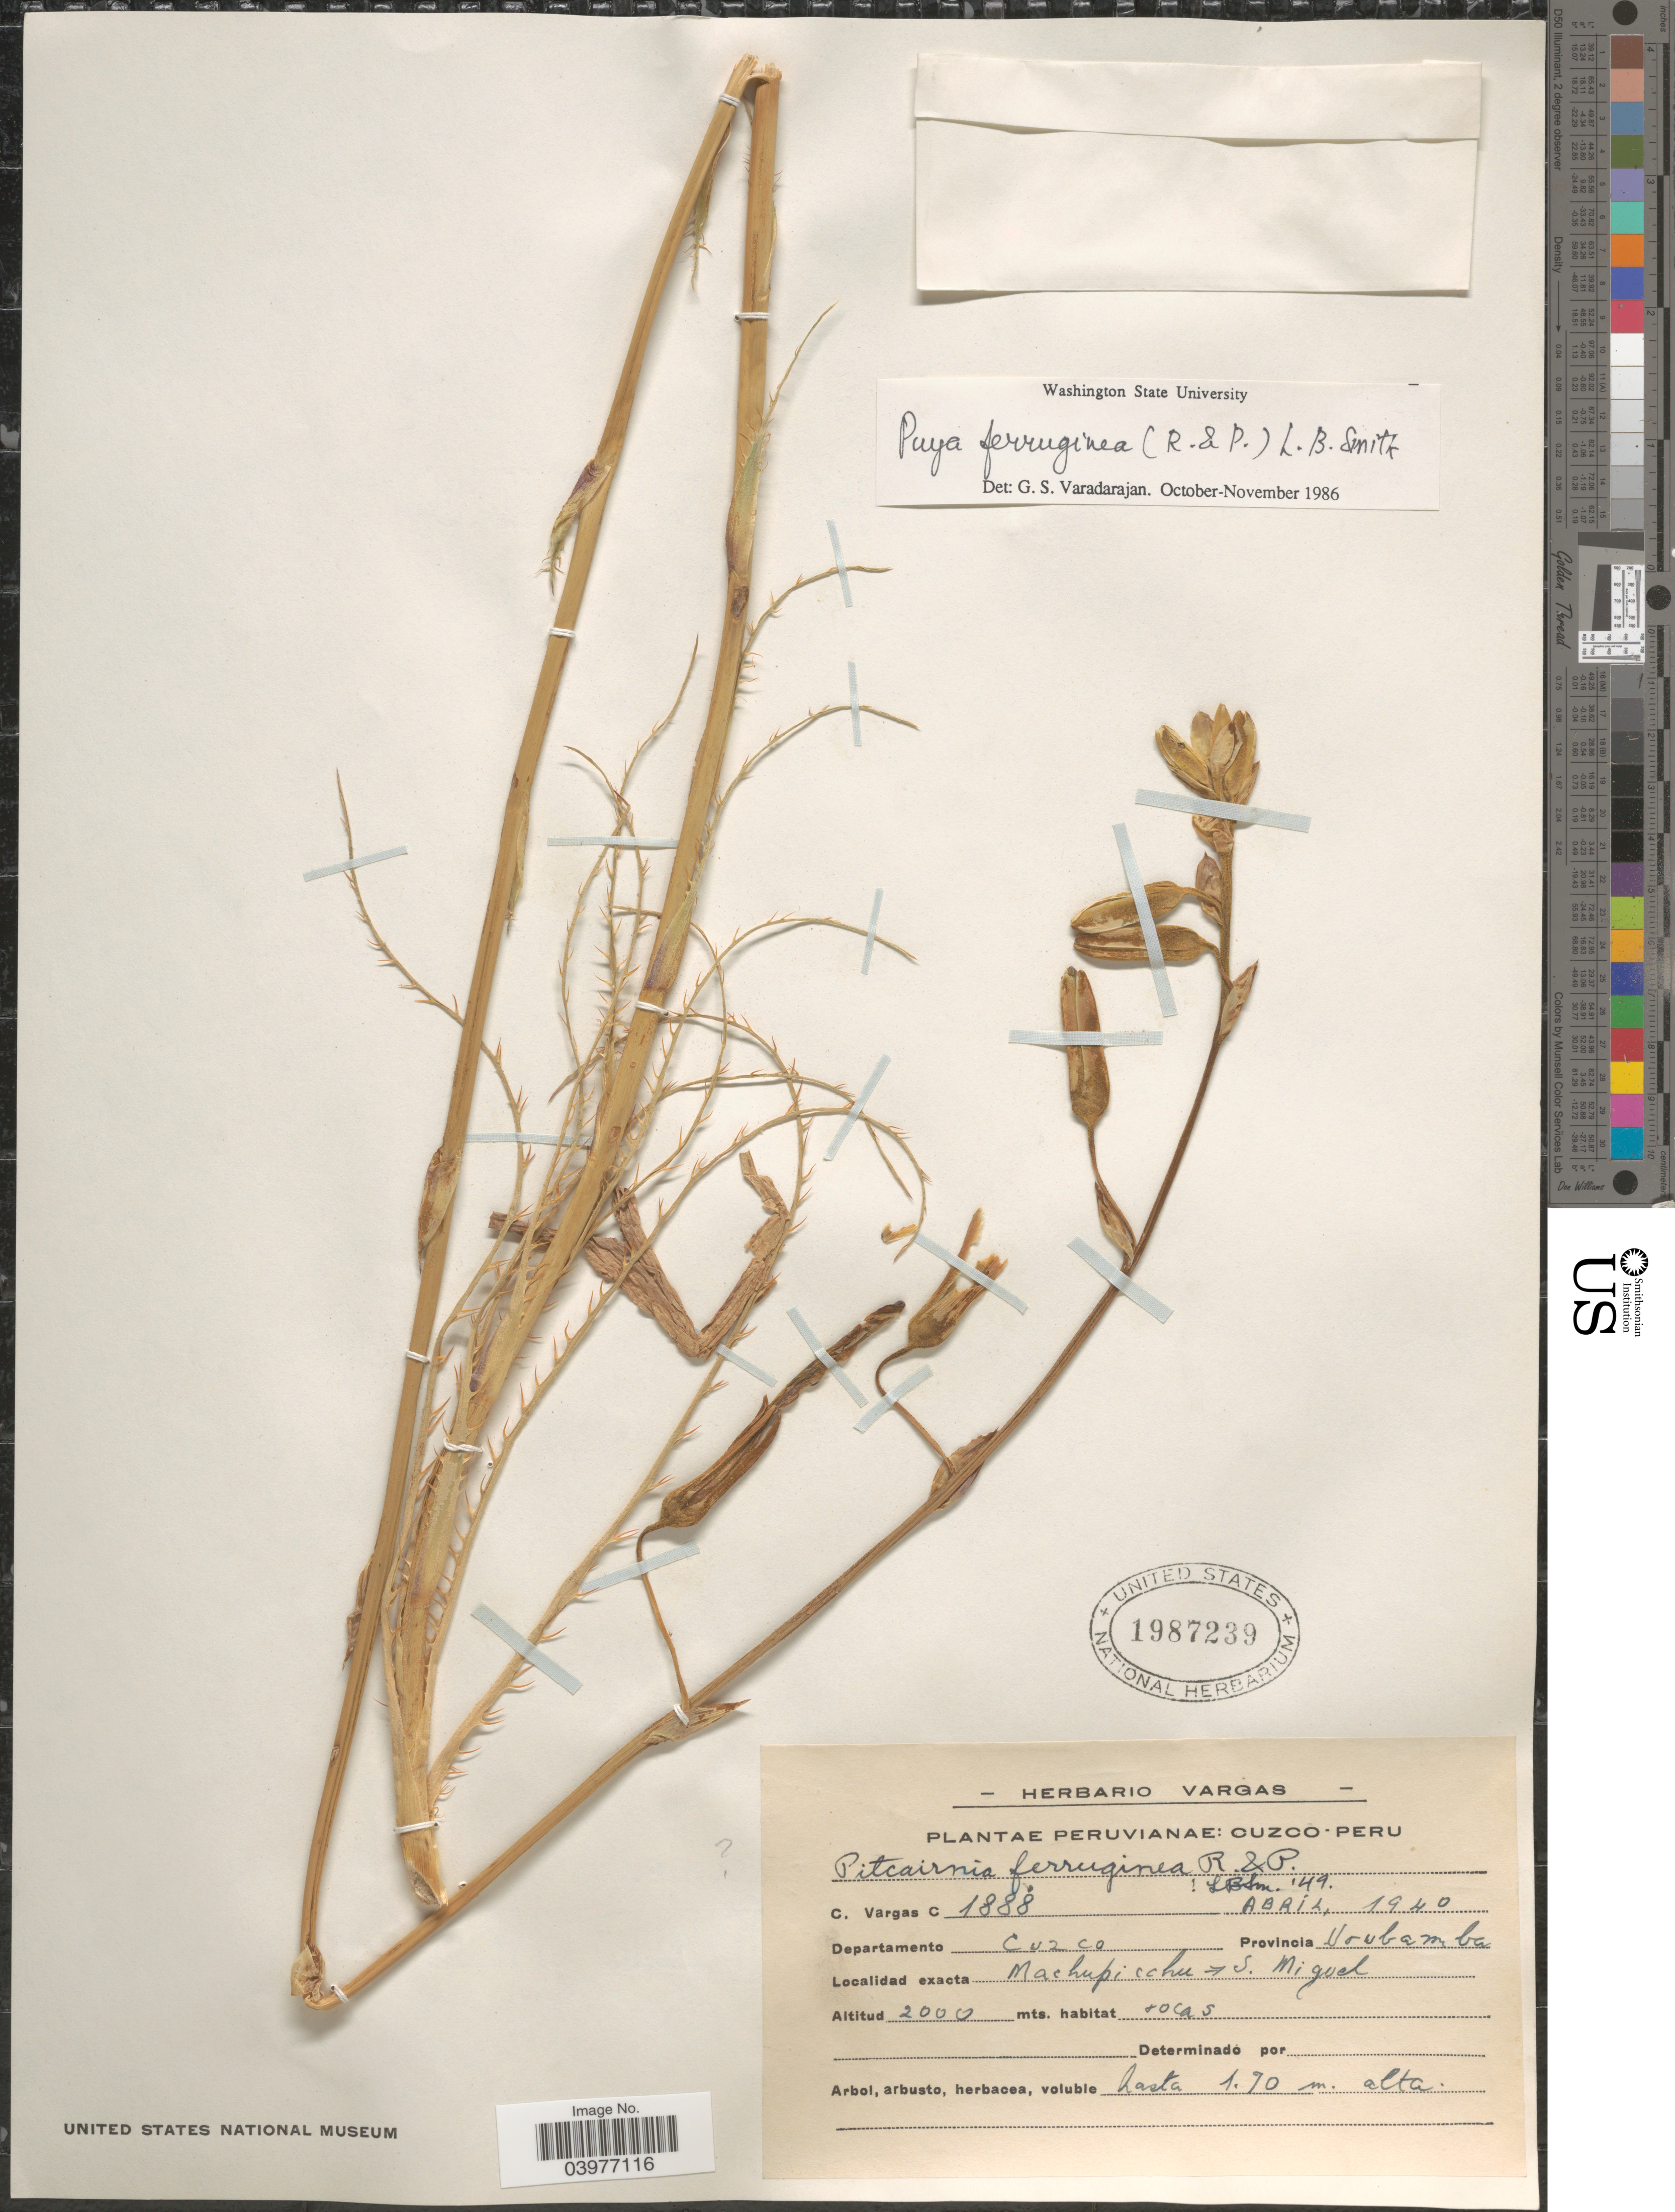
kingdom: Plantae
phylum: Tracheophyta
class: Liliopsida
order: Poales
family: Bromeliaceae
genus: Puya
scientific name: Puya ferruginea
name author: (Ruiz & Pav.) L.B. Sm.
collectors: C. Vargas Calderón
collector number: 1888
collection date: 1940-04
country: Peru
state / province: Cusco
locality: Departamento Cuzco. Provincia Urubamba. Machupichu.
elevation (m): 2000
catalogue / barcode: US 1987239